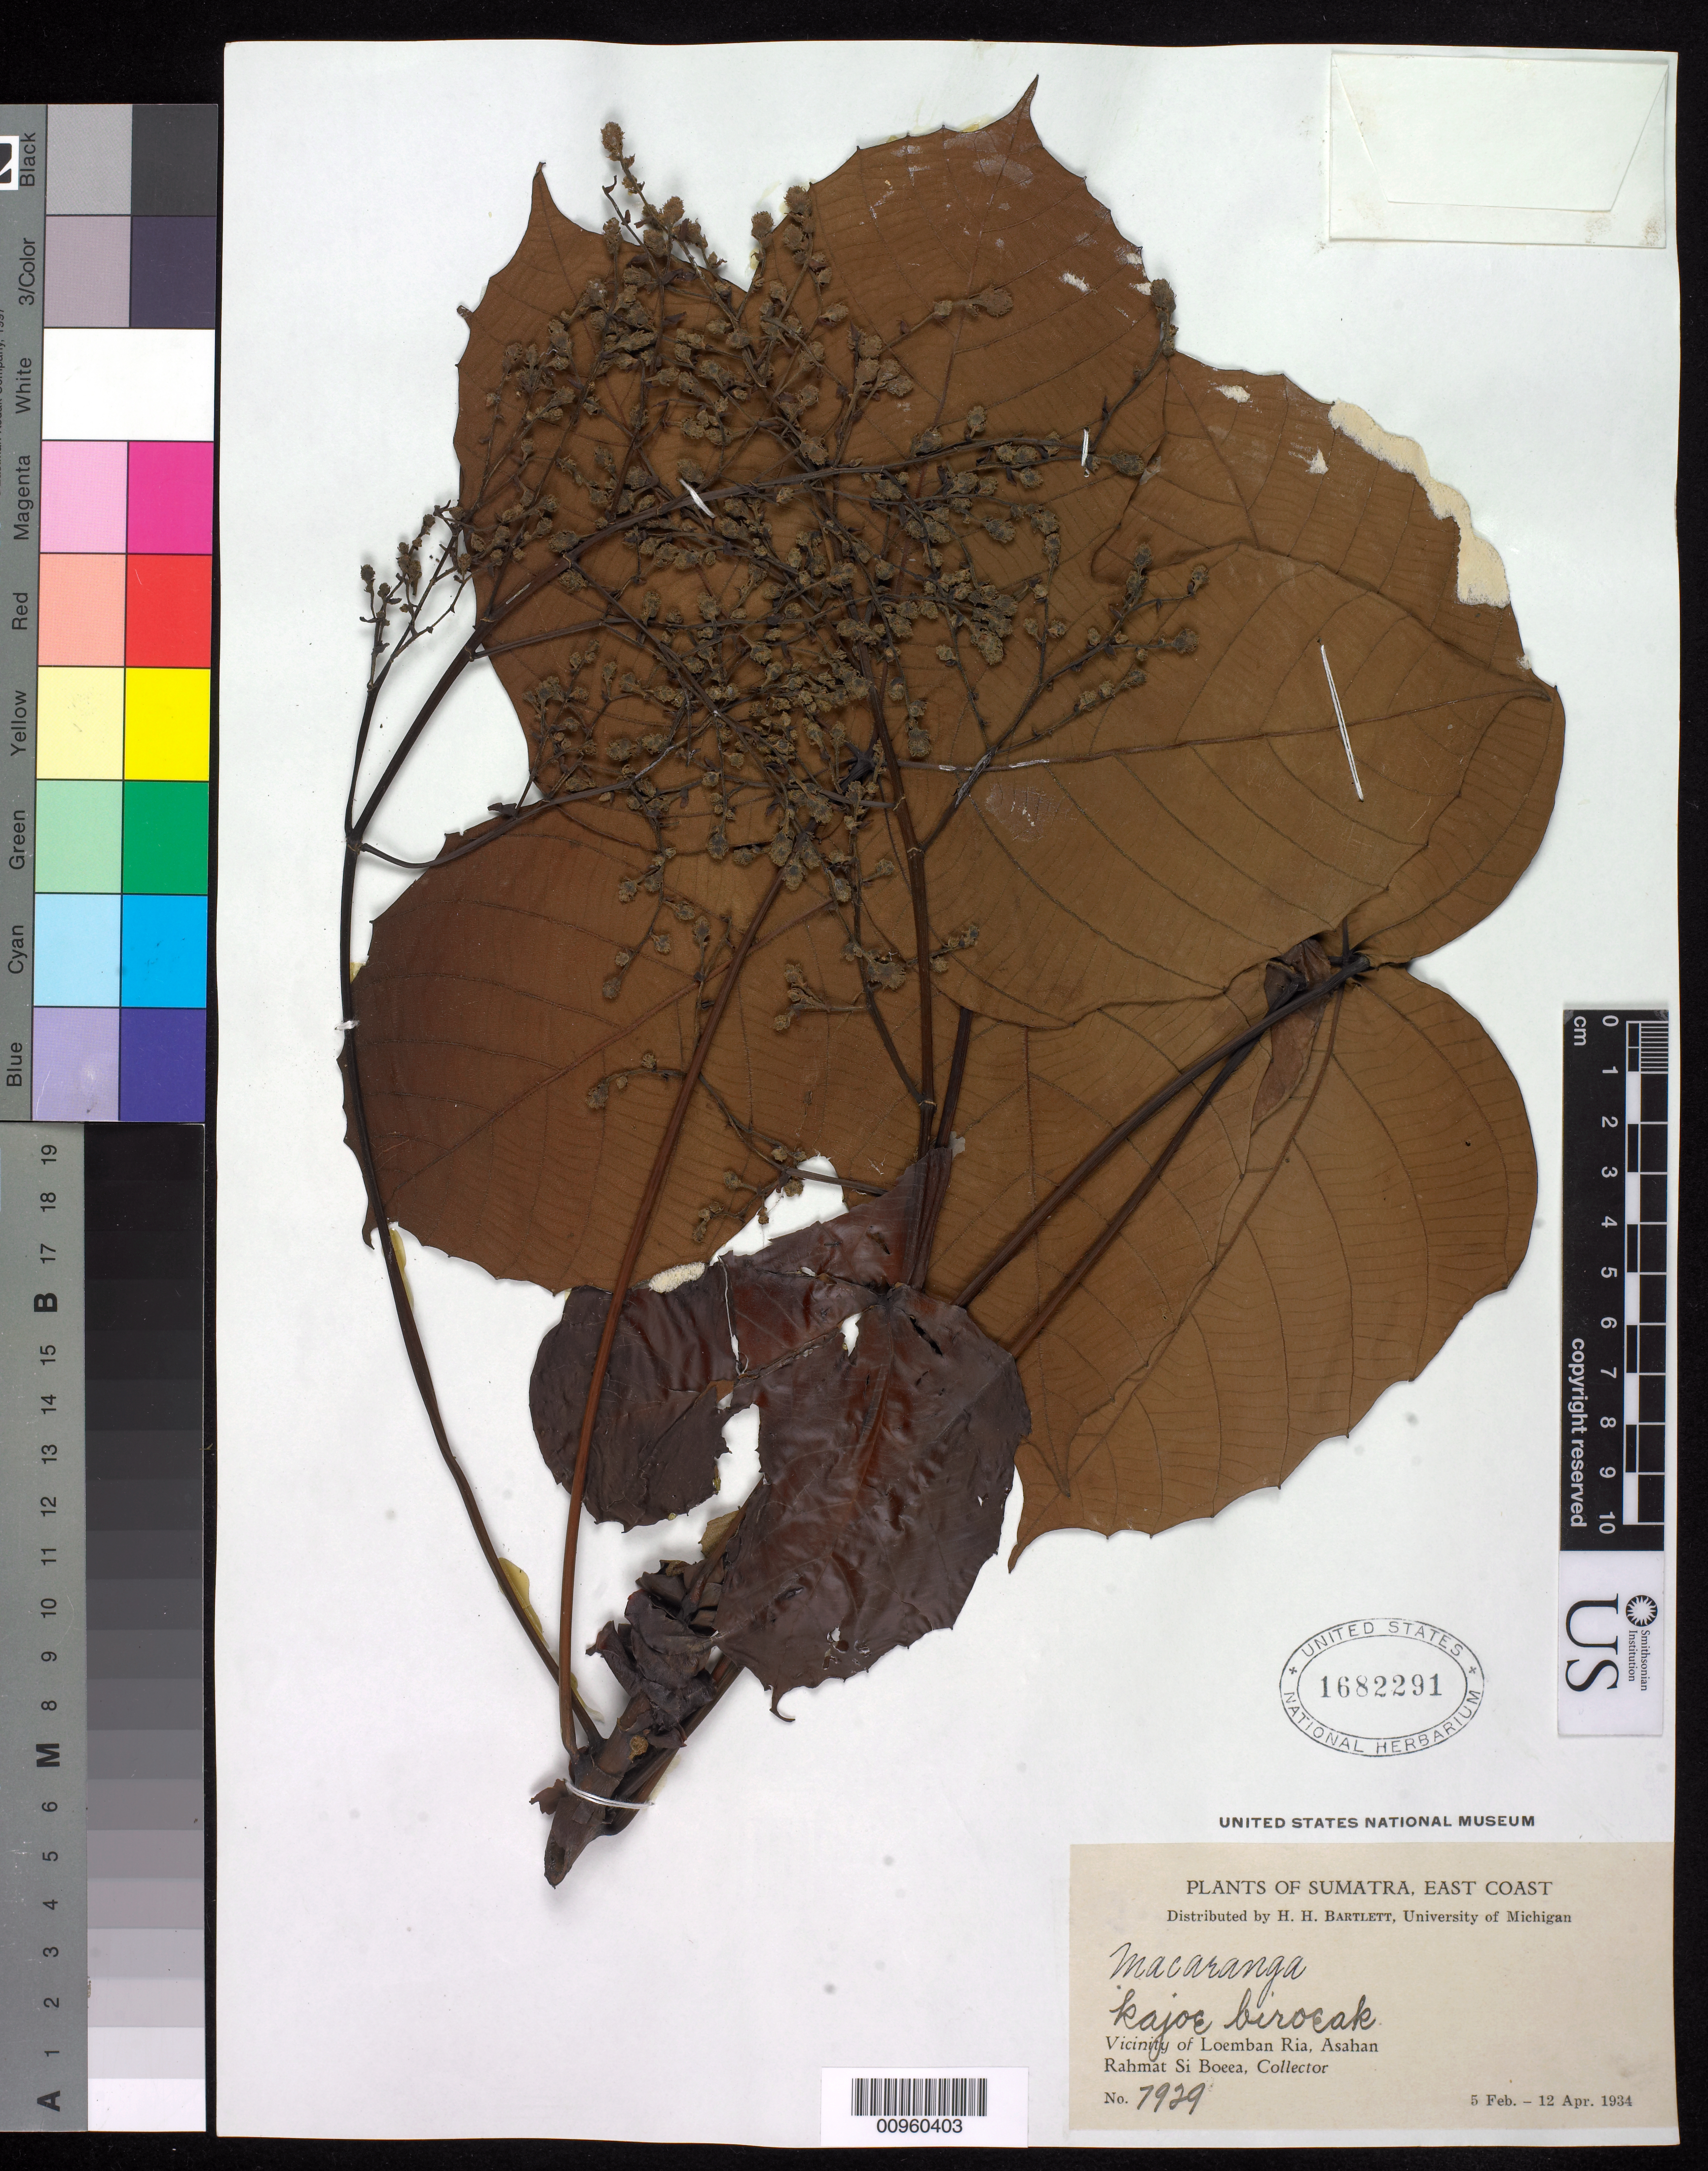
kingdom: Plantae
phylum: Tracheophyta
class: Magnoliopsida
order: Malpighiales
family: Euphorbiaceae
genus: Macaranga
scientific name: Macaranga sp.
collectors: Rahmat Si Boeea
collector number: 7929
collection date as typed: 05 Feb 1934 to 12 Apr 1934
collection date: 1934-02-05/1934-04-12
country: Indonesia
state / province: Sumatra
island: Sumatra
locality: (East Coast) vicinity of Loemban Ria, Asahan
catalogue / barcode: US 1682291